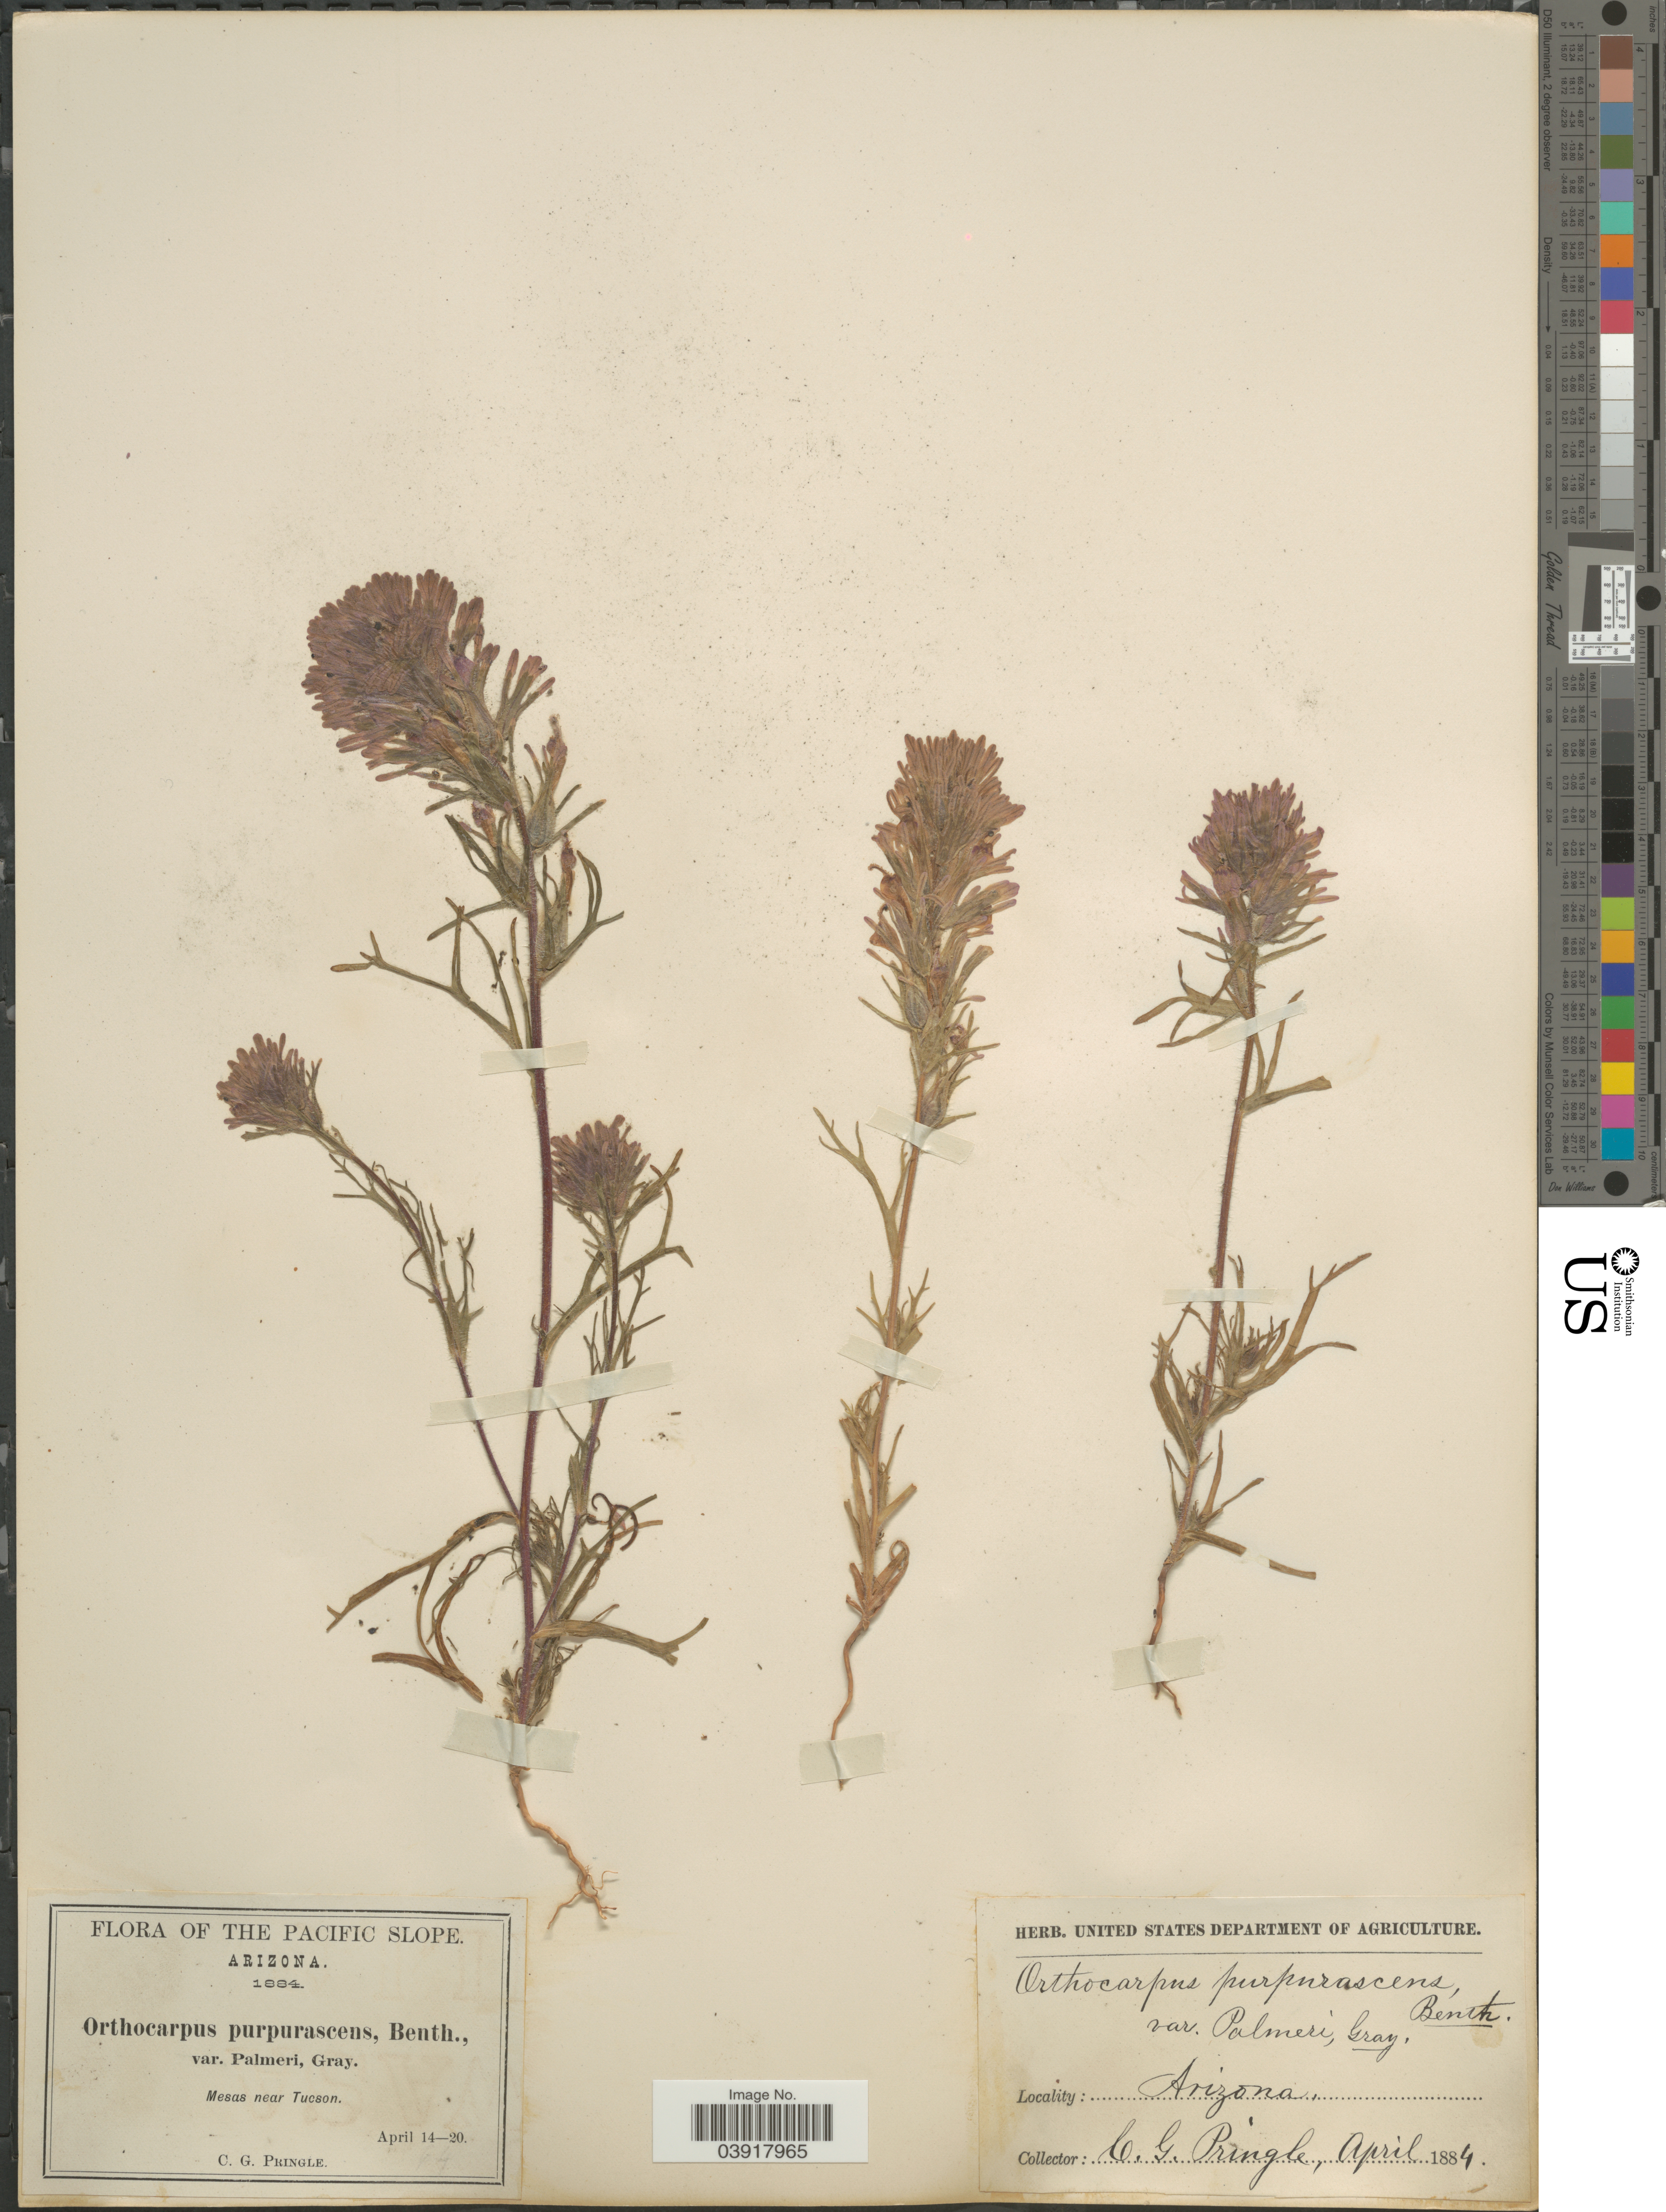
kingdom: Plantae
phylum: Tracheophyta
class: Magnoliopsida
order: Lamiales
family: Orobanchaceae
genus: Orthocarpus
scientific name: Orthocarpus purpurascens var. palmeri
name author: A. Gray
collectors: C. G. Pringle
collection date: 1884-04-14/1884-04-20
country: United States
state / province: Arizona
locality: Pacific Slope. Mesas near Tucson.